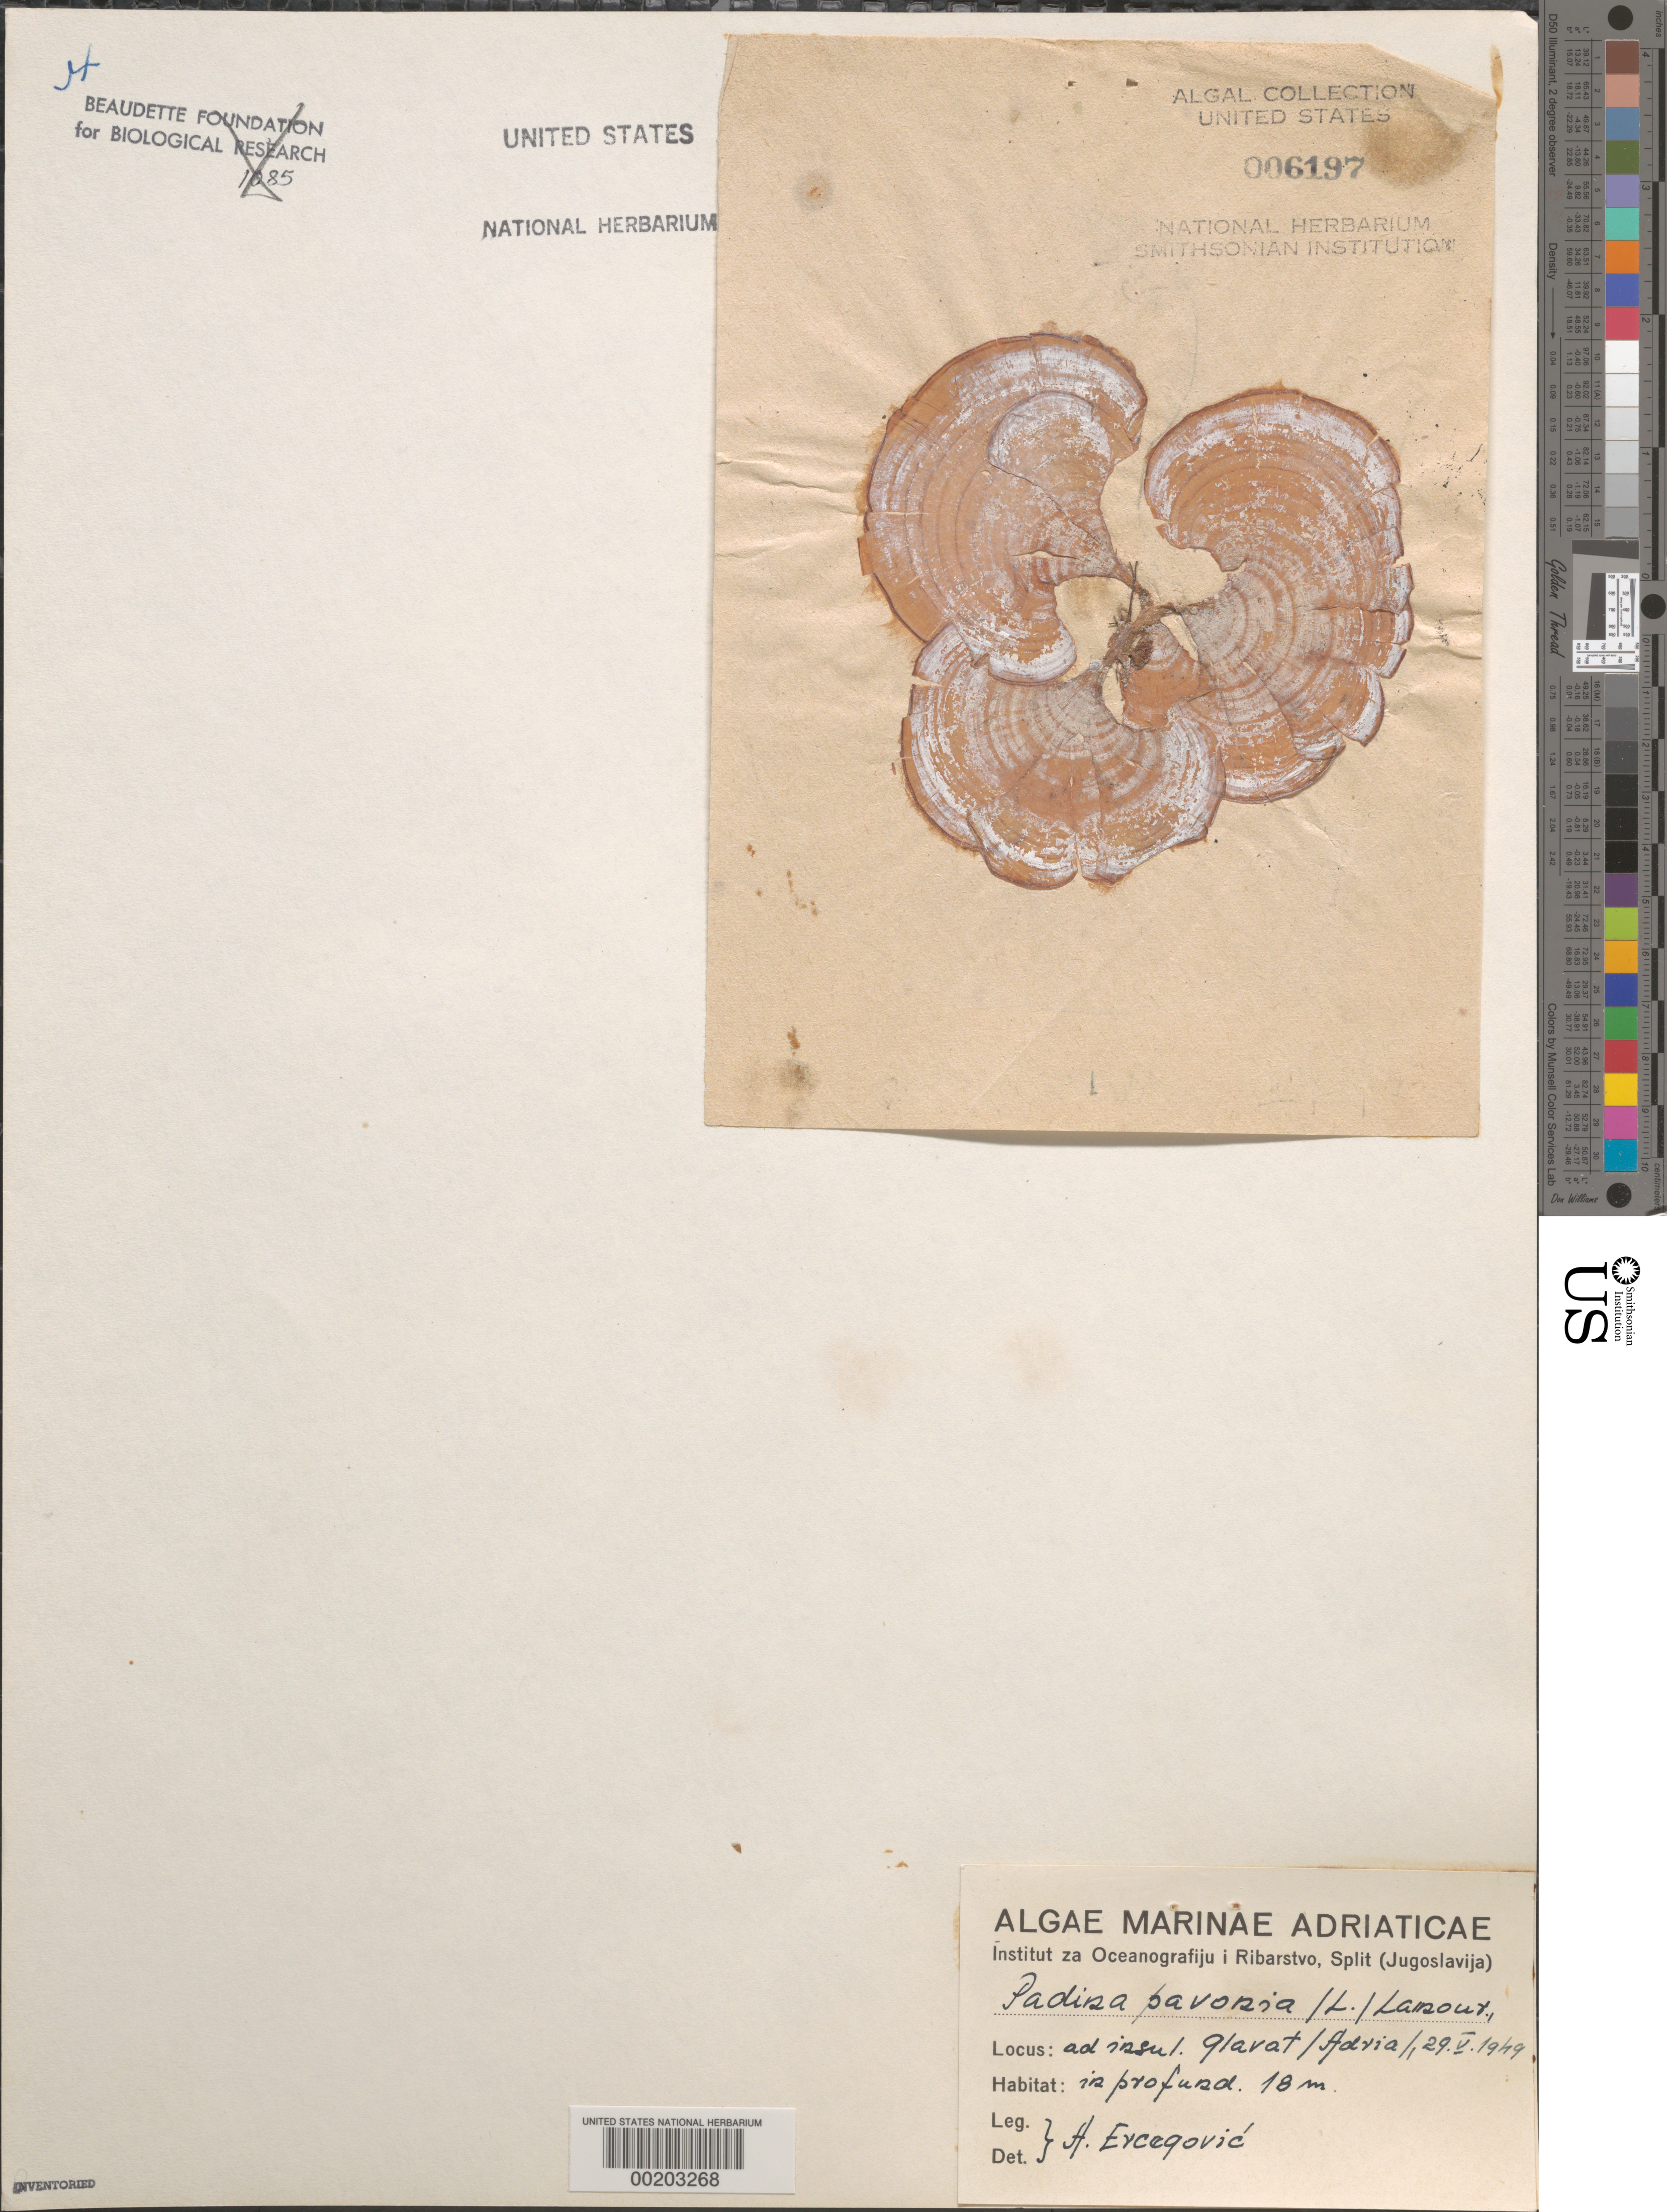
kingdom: Chromista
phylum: Ochrophyta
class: Phaeophyceae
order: Dictyotales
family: Dictyotaceae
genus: Padina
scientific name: Padina pavonica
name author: (L.) Thivy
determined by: Ercegovic, A.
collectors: A. Ercegovic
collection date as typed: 29 May 1949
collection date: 1949-05-29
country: Croatia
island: Glavat Island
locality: Adriatic Sea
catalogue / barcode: US 6197